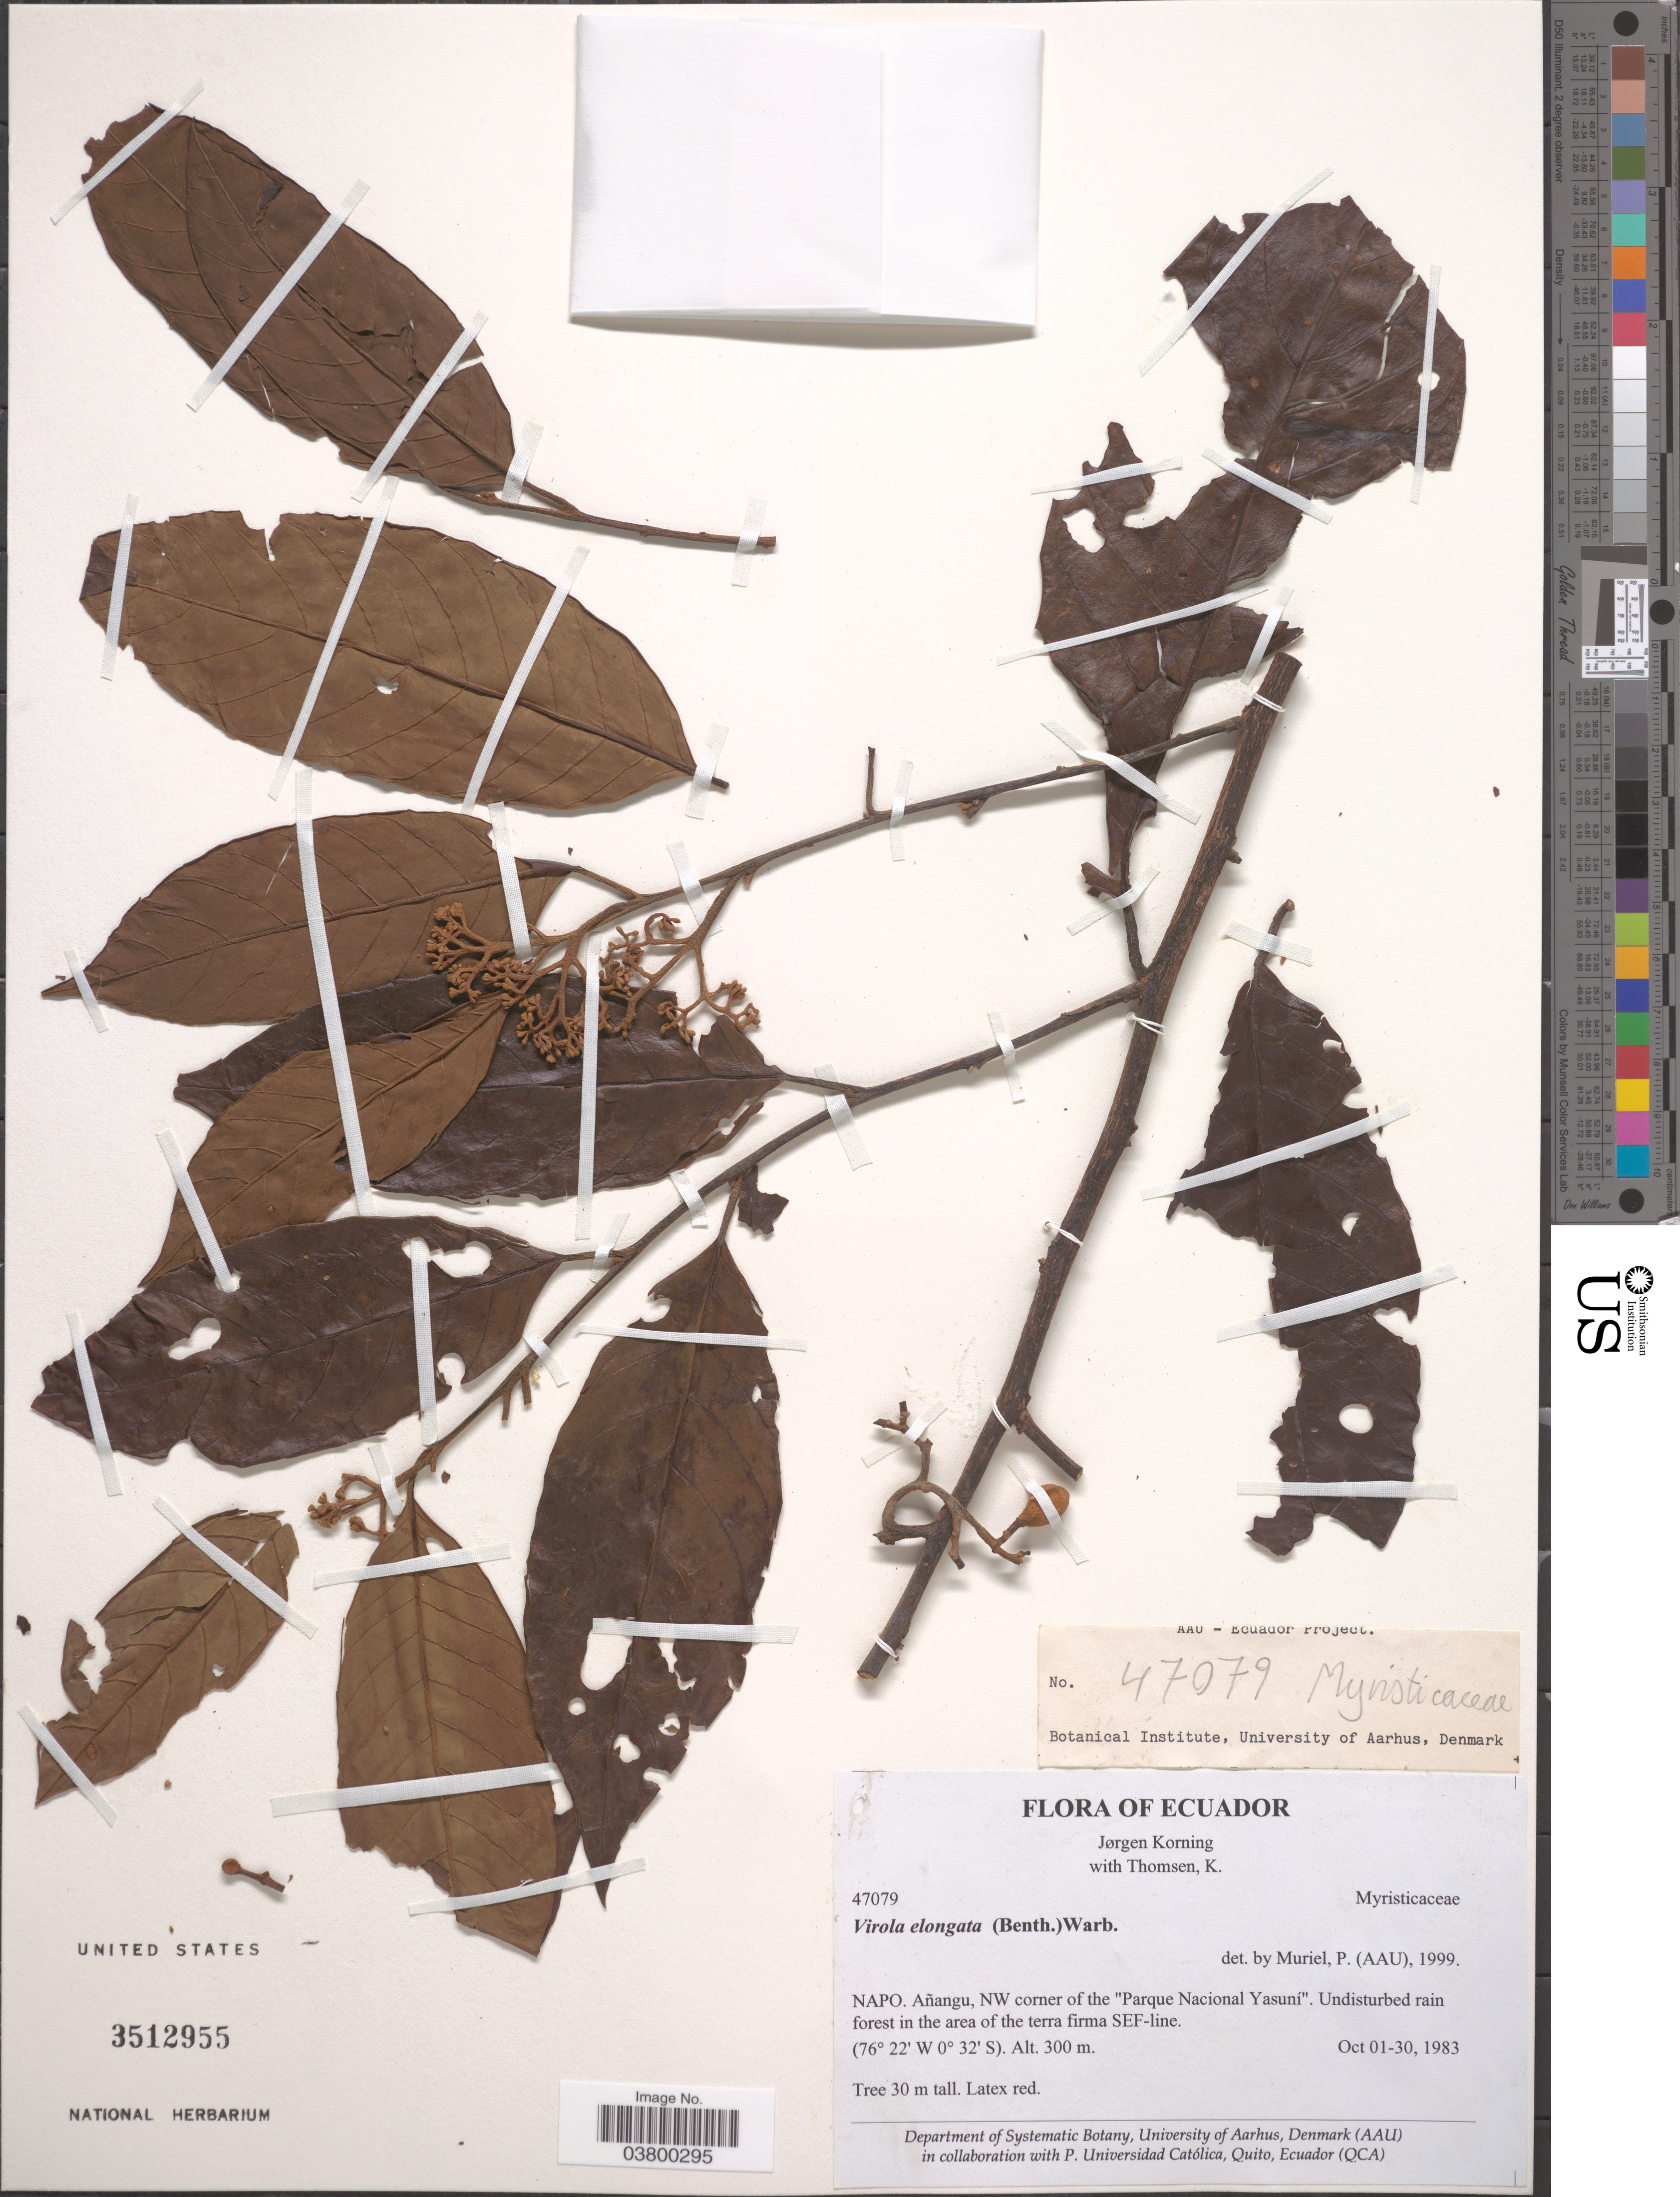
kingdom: Plantae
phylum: Tracheophyta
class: Magnoliopsida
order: Magnoliales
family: Myristicaceae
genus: Virola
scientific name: Virola elongata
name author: (Benth.) Warb.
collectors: J. Korning & K. Thomsen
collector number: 47079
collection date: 1983-10-01/1983-10-30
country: Ecuador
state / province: Napo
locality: Añangu, NW corner of the "Parque Nacional Yasuni". In the area of the terra firma SEF-line.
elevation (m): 300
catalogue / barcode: US 3512955